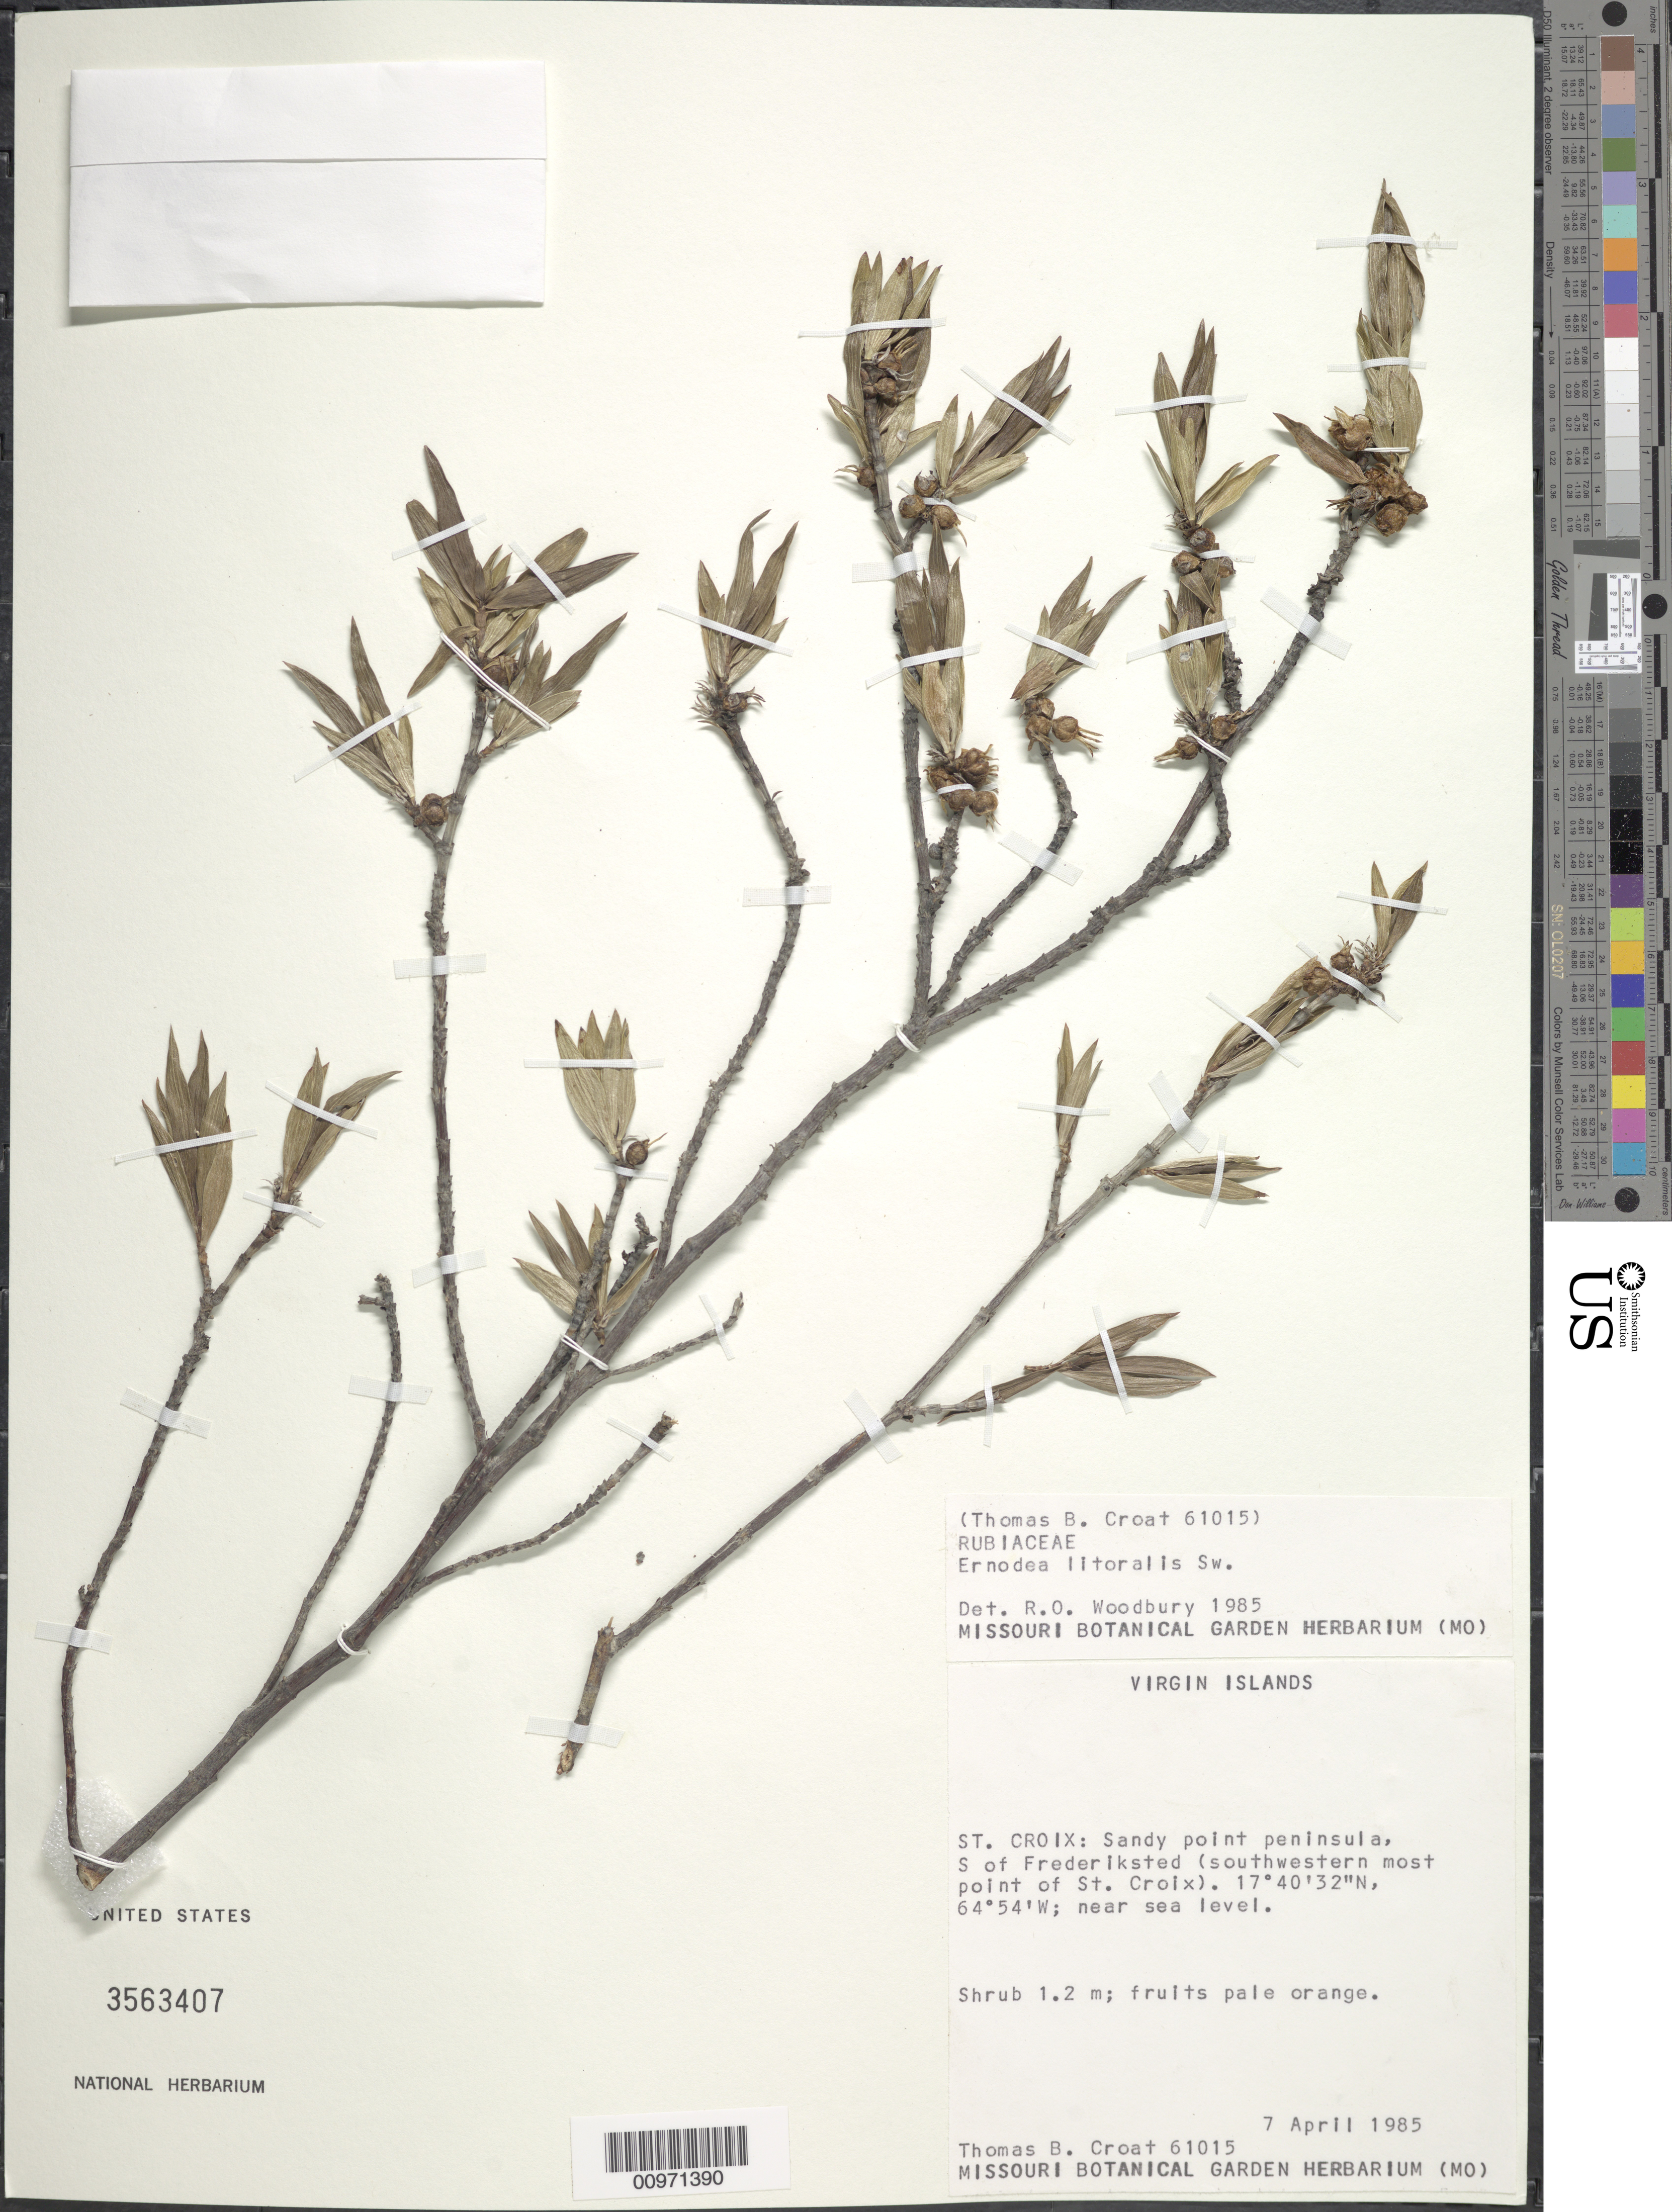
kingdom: Plantae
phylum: Tracheophyta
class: Magnoliopsida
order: Gentianales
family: Rubiaceae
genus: Ernodea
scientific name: Ernodea littoralis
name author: Sw.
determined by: Woodbury, R. O.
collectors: T. B. Croat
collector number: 61015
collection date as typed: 07 Apr 1985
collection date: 1985-04-07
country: U.S. Virgin Islands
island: St. Croix I.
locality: South of Frederiksted, southwestern most point of St. Croix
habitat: Sandy point peninsula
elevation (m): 0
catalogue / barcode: US 3563407